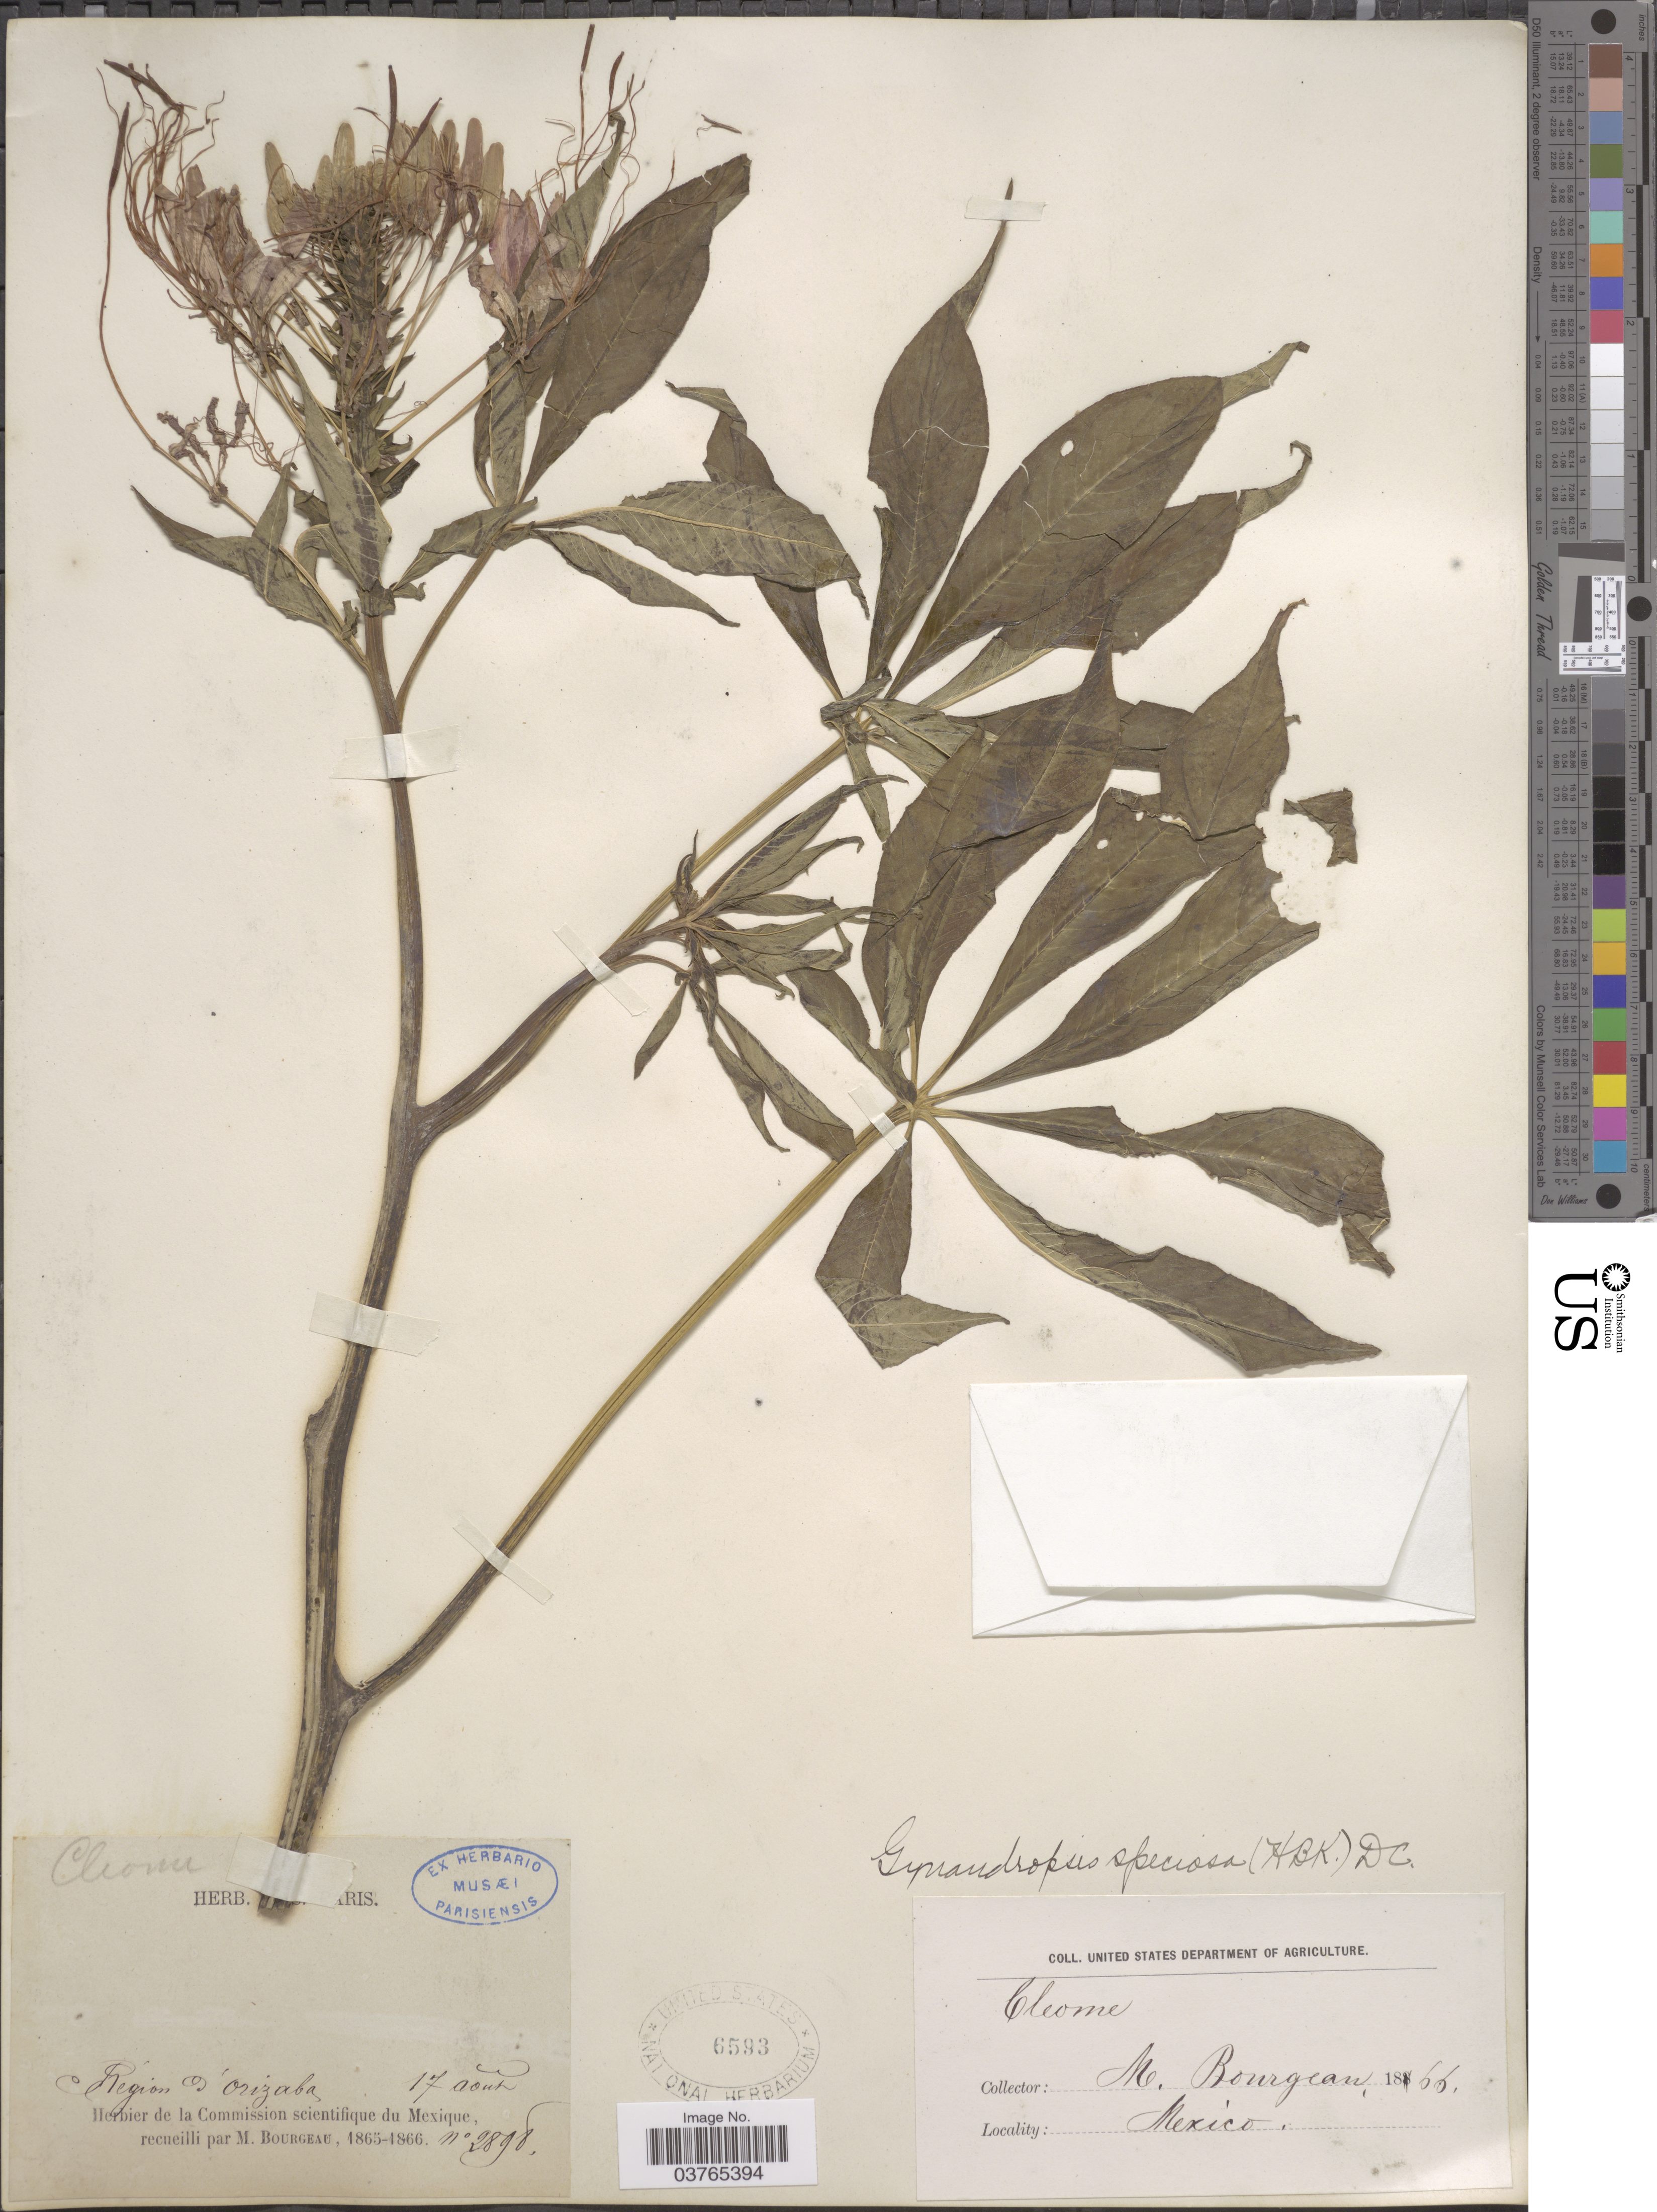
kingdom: Plantae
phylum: Tracheophyta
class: Magnoliopsida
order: Brassicales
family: Cleomaceae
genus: Cleoserrata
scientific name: Cleoserrata speciosa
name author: (Raf.) Iltis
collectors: M. Bourgeau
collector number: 2896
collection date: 1866-08-17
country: Mexico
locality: Region d'Orizaba.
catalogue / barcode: US 6593